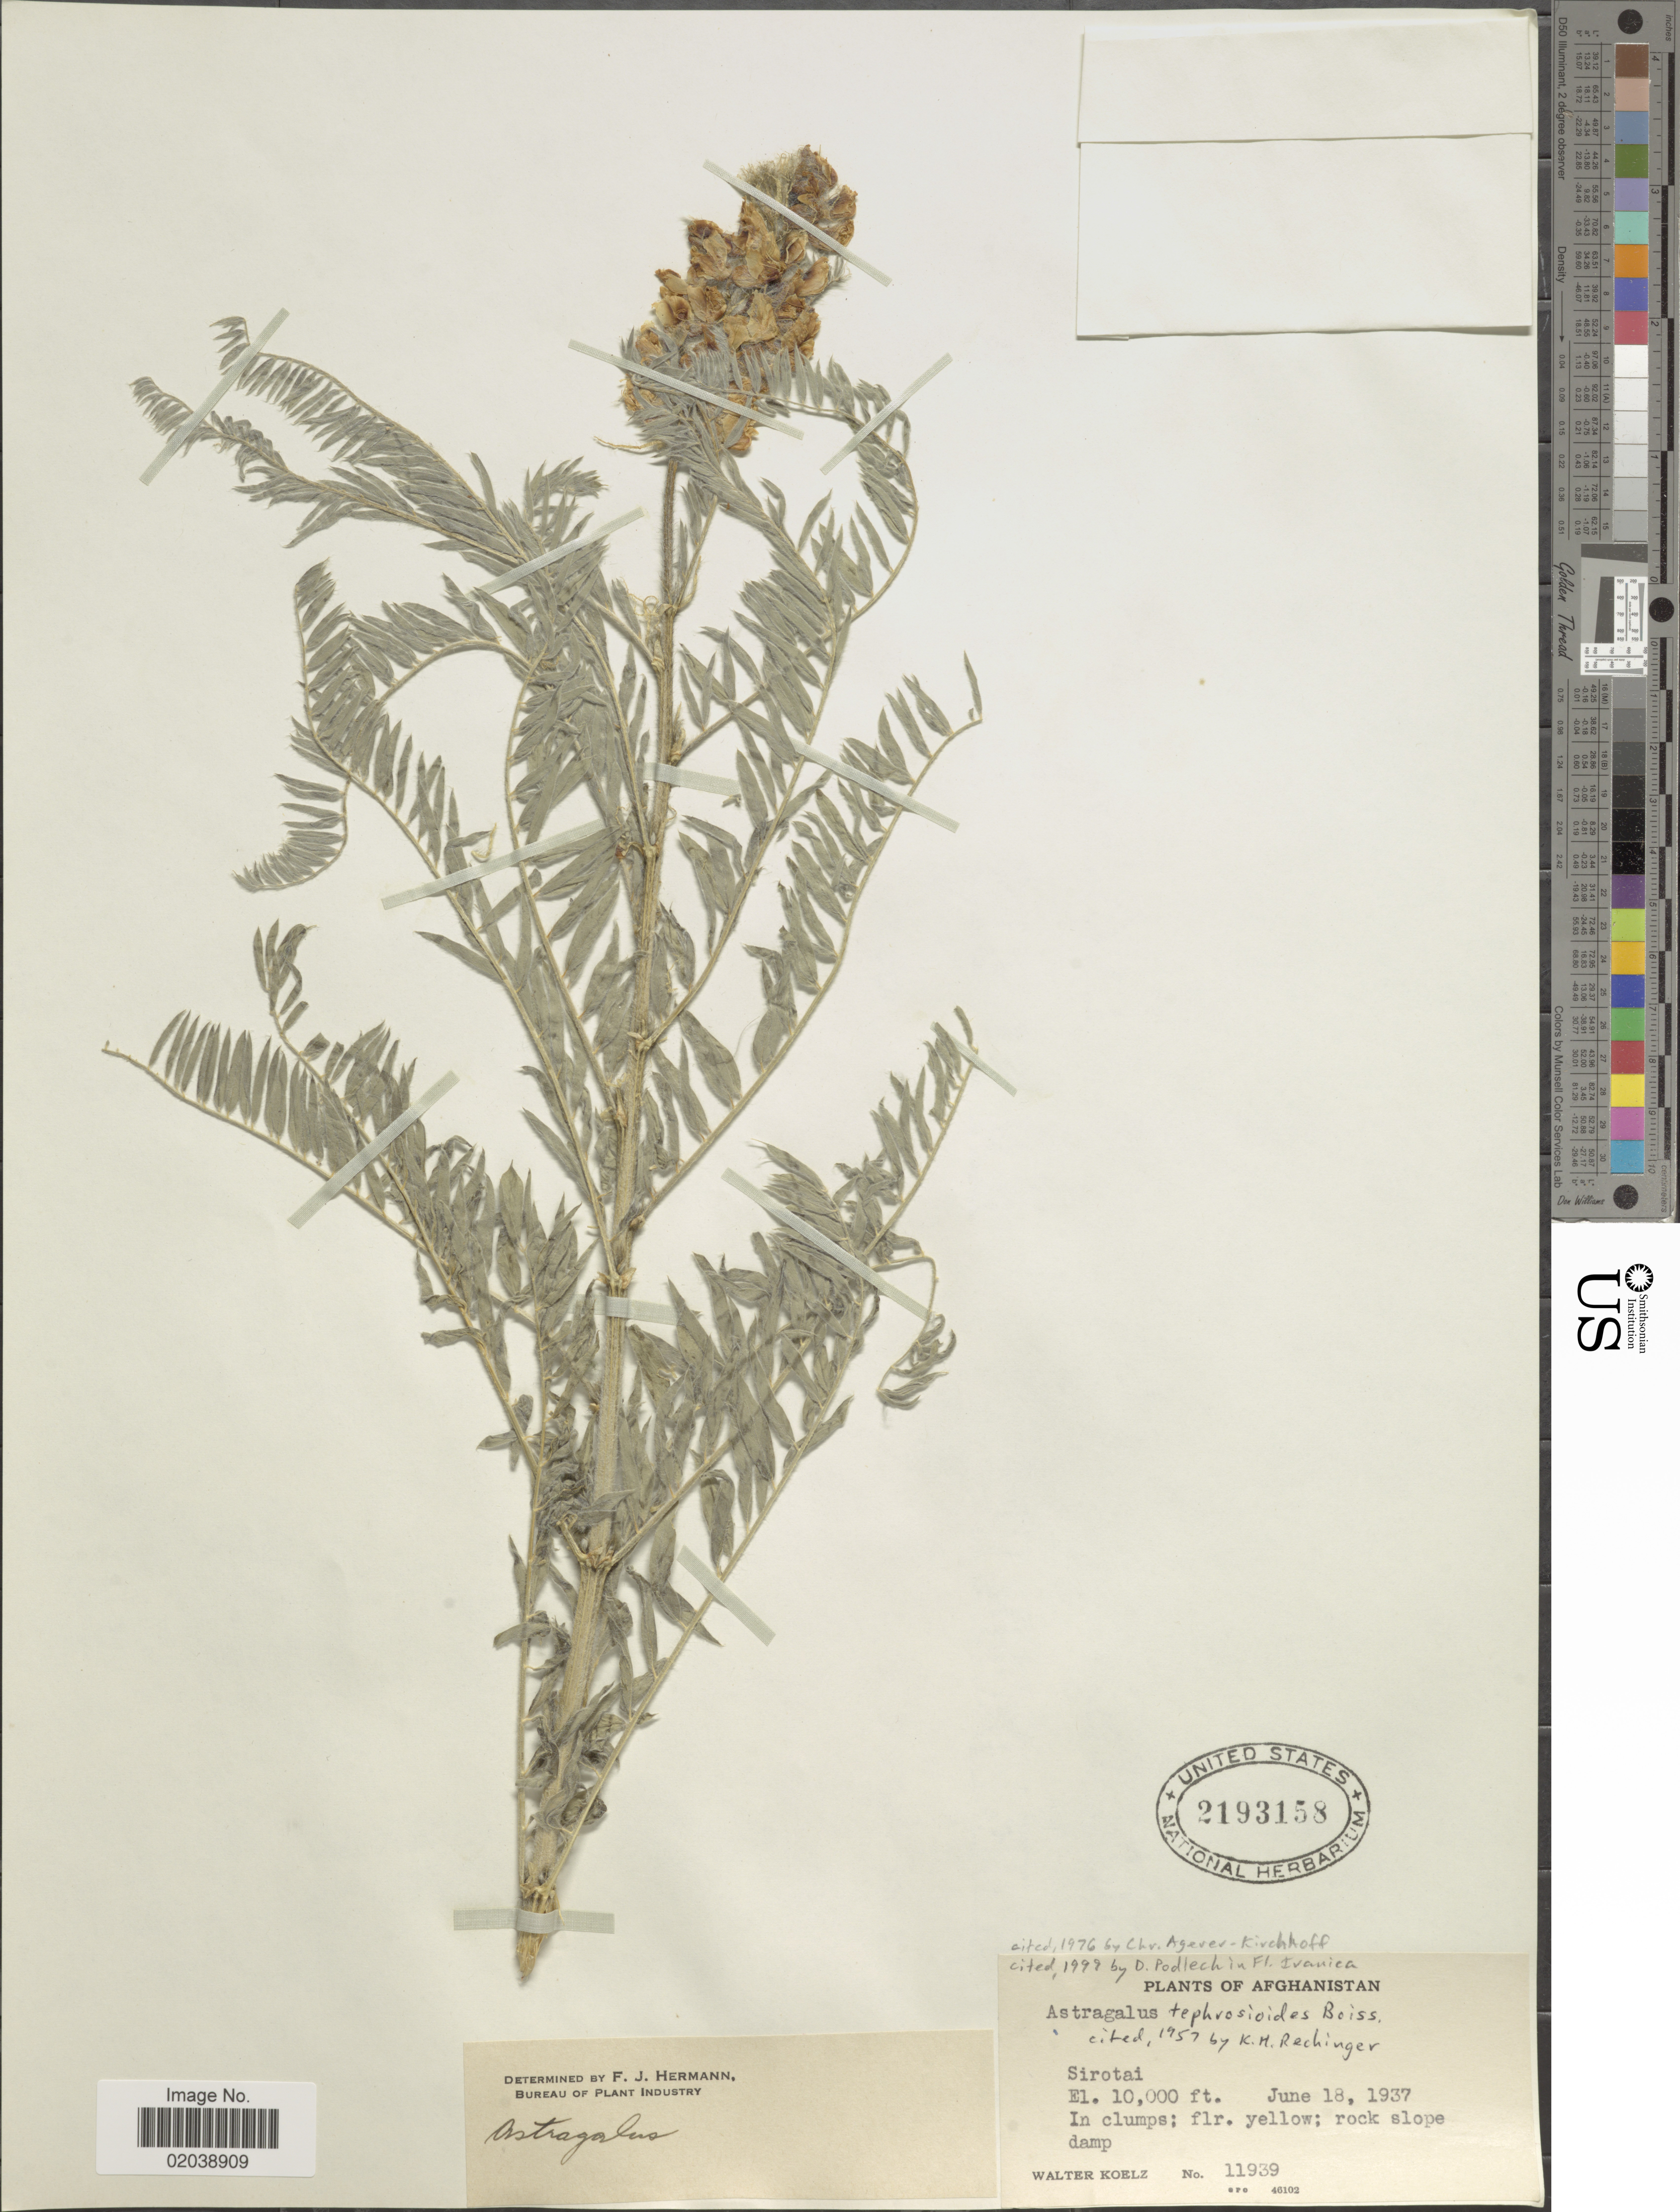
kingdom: Plantae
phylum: Tracheophyta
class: Magnoliopsida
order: Fabales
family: Fabaceae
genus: Astragalus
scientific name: Astragalus tephrosioides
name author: Boiss.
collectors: W. N. Koelz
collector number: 11939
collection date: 1937-06-18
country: Afghanistan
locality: Sirotai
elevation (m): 3048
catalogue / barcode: US 2193158